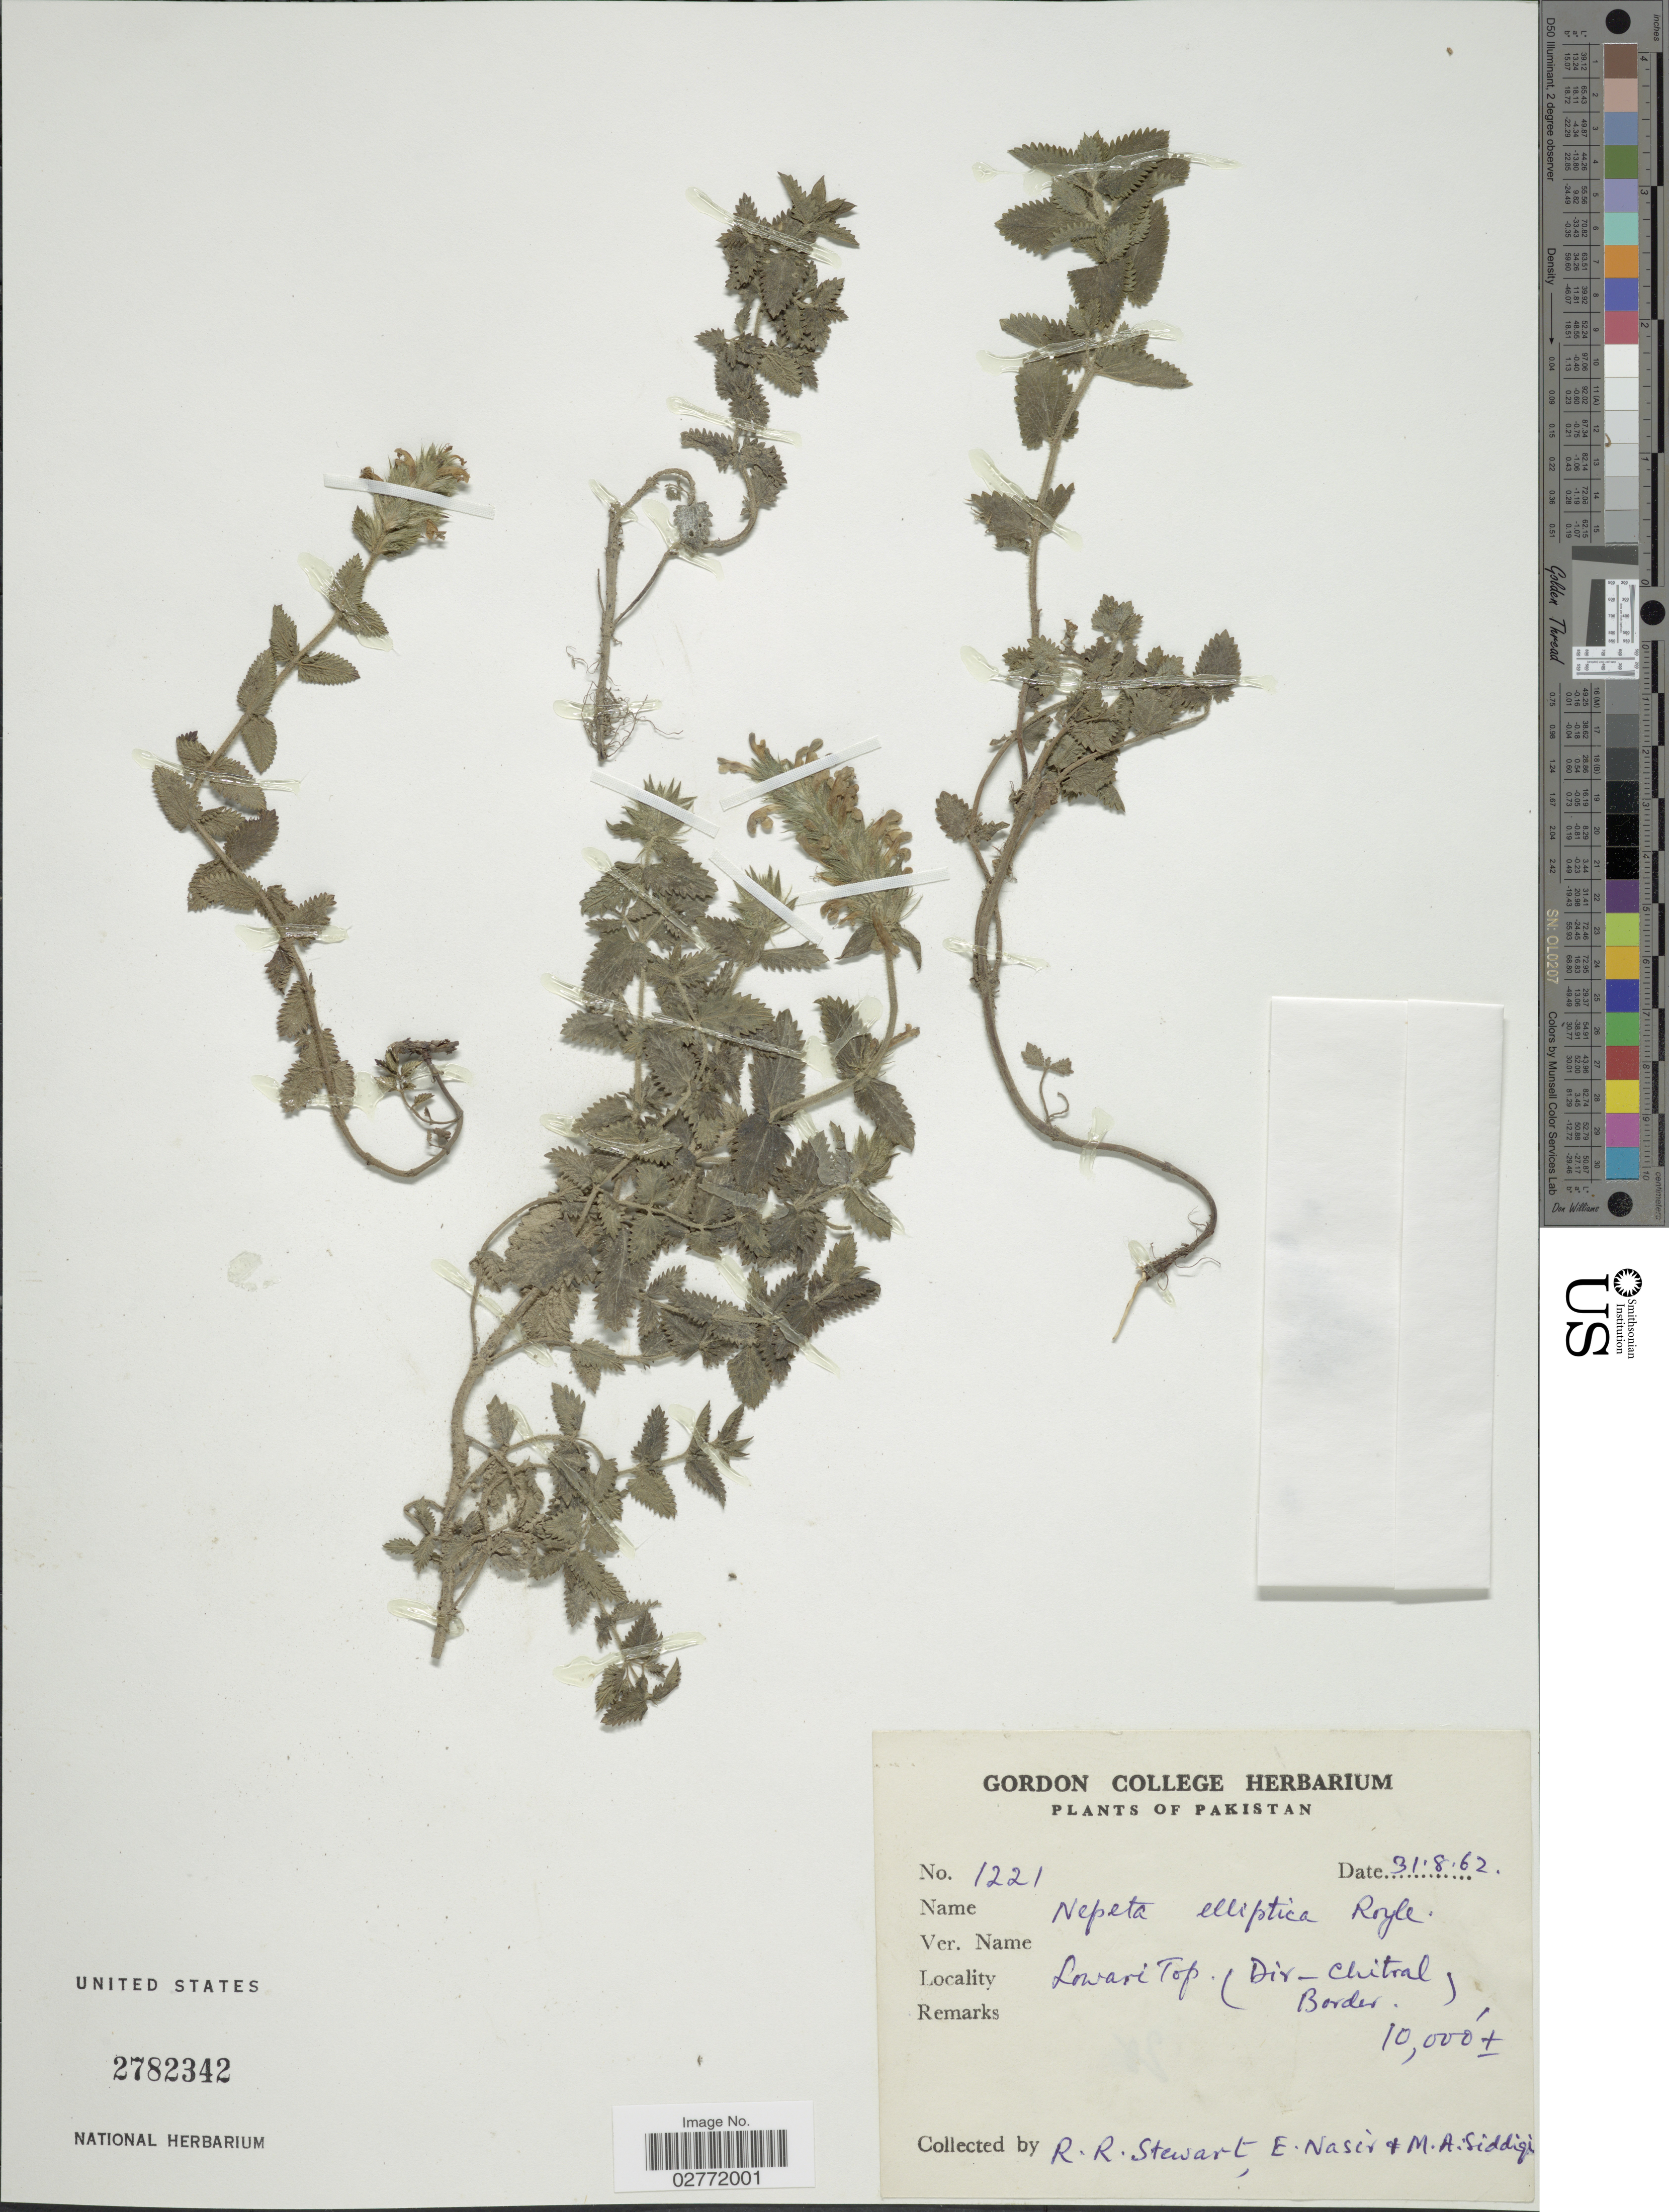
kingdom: Plantae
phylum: Tracheophyta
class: Magnoliopsida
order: Lamiales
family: Lamiaceae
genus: Nepeta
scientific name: Nepeta elliptica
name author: Royle ex Benth.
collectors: R. R. Stewart, E. Nasir & M. Siddiqi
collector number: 1221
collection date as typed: Transcribed d/m/y: 31/8/62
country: Pakistan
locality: Lowari Top (Dir-Chitral Border).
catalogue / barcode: US 2782342